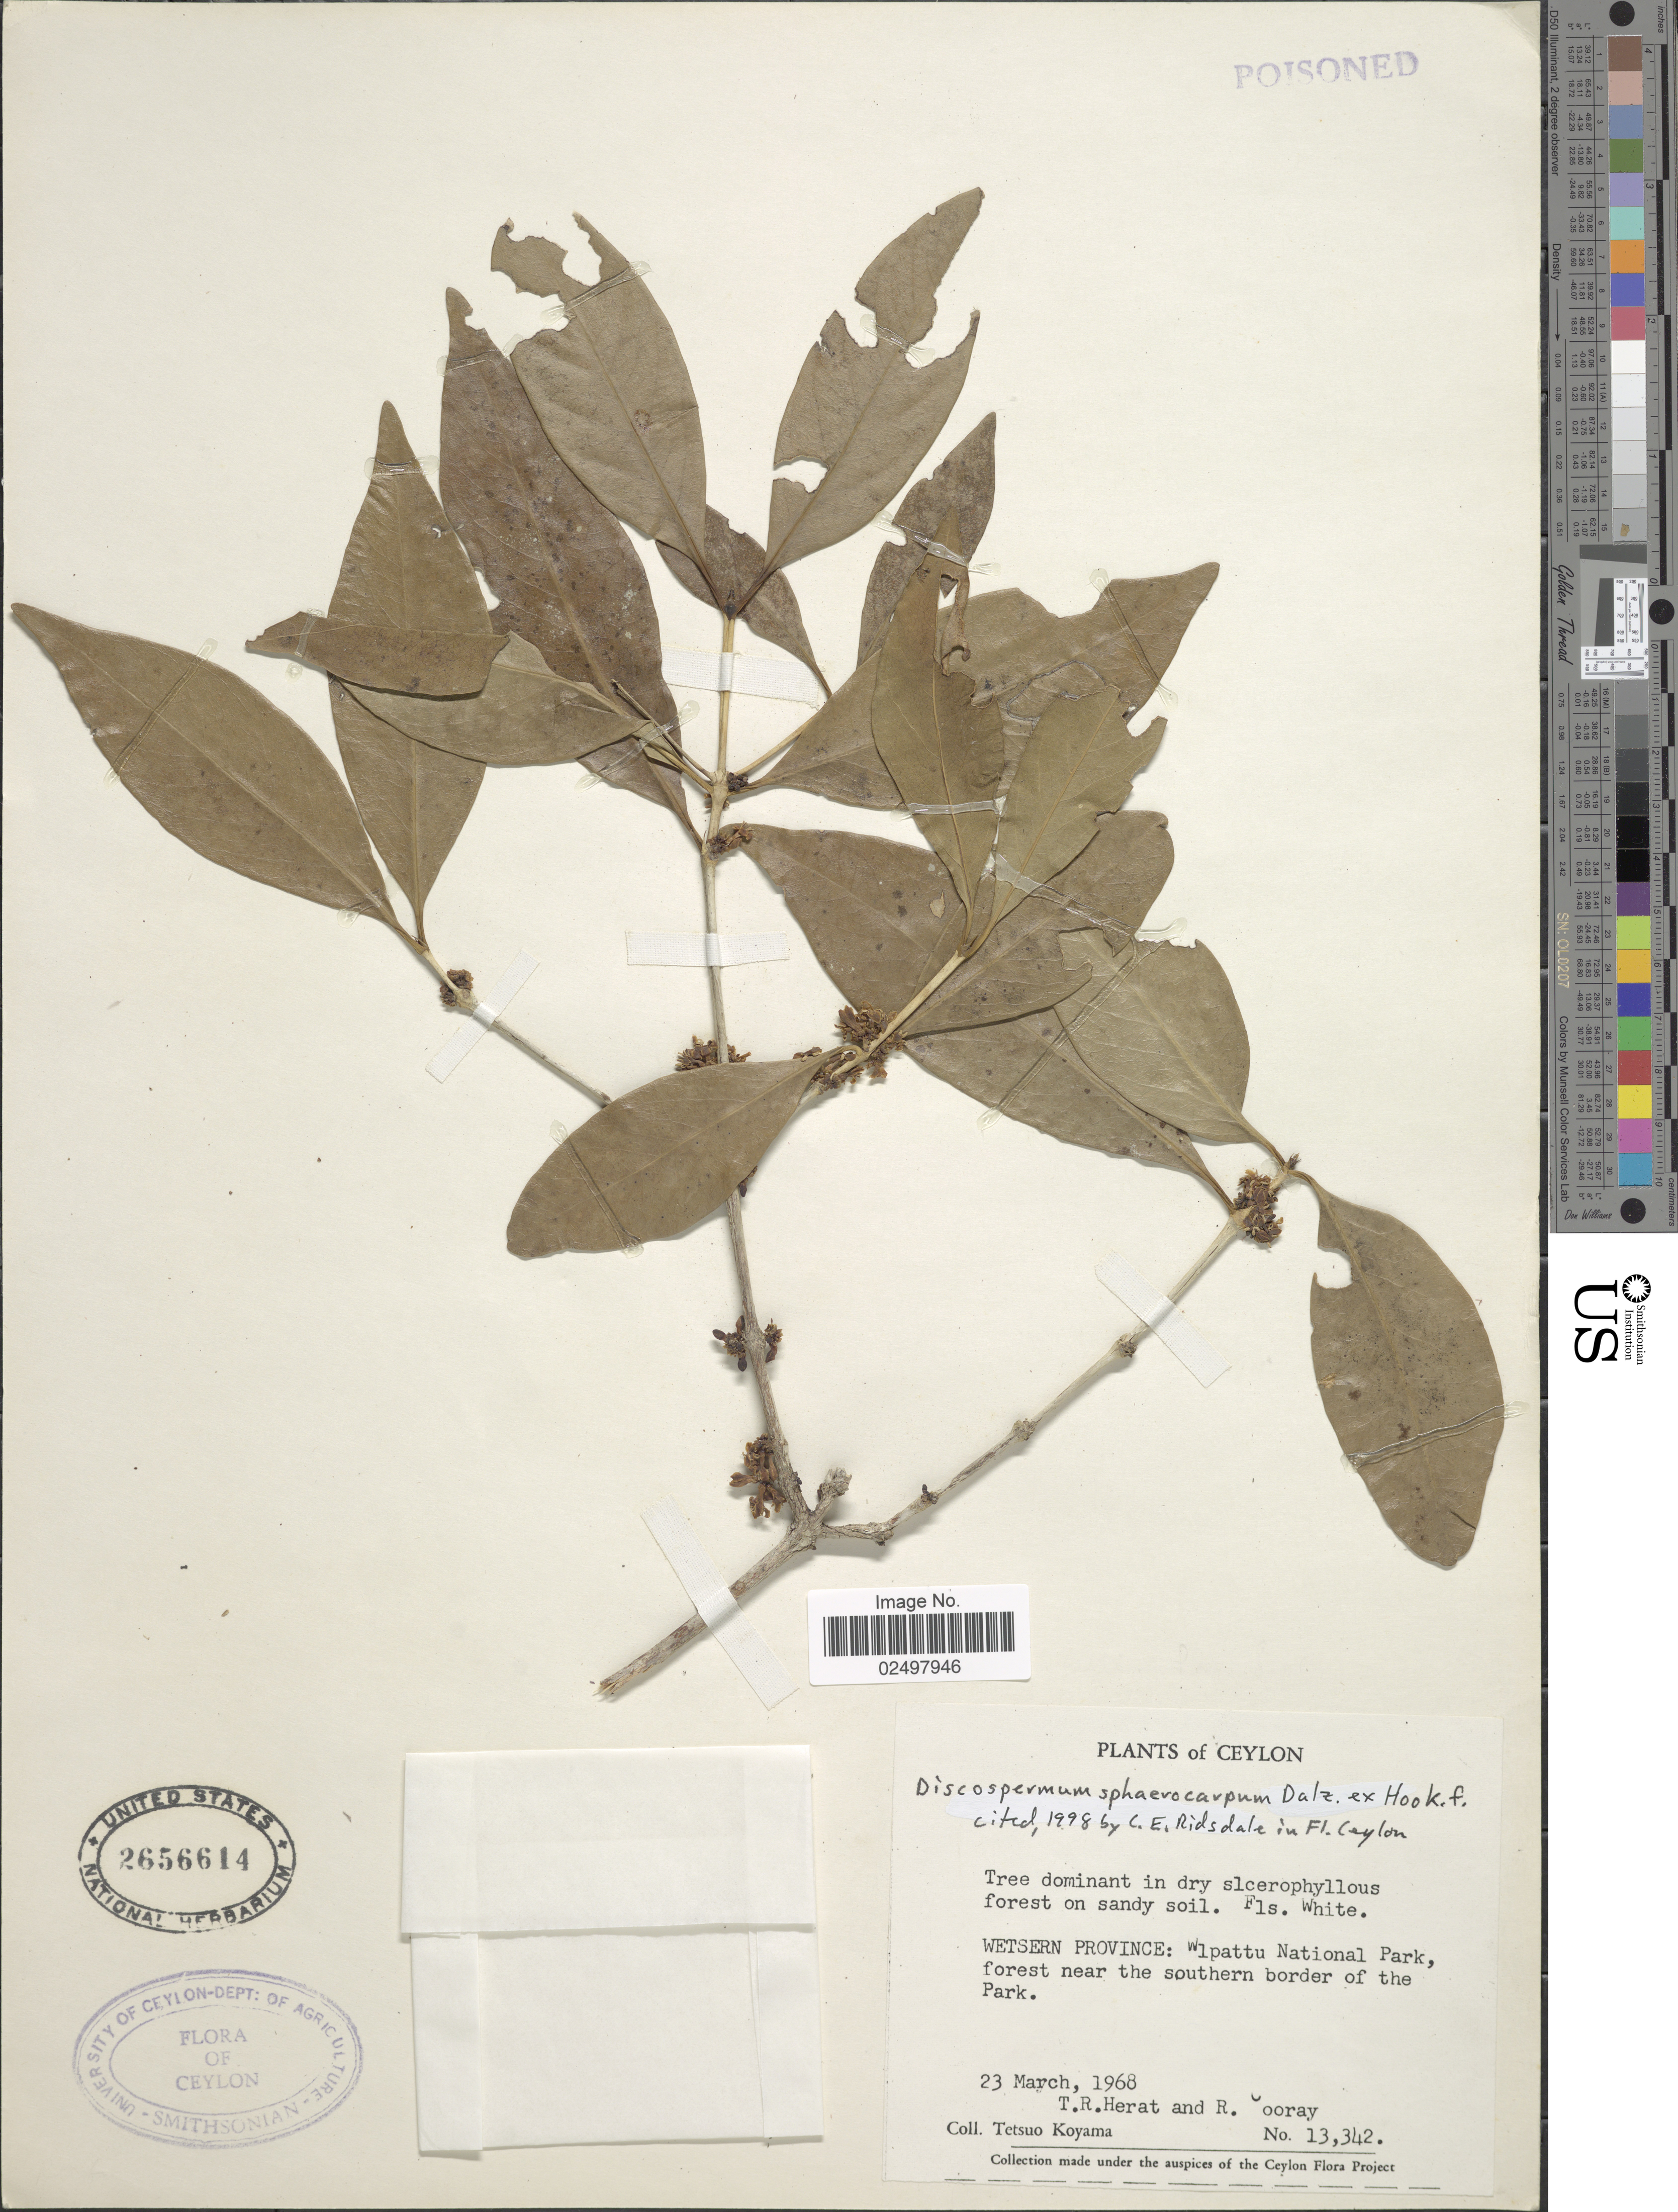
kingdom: Plantae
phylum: Tracheophyta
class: Magnoliopsida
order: Gentianales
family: Rubiaceae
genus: Discospermum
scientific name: Discospermum sphaerocarpum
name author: Dalzell ex Hook. f.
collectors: T. Koyama, T. R. Herat & R. Cooray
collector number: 13342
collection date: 1968-03-23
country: Sri Lanka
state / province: Western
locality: Ceylon, Wlpattu National Park, forest near the southern border of the park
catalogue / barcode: US 2656614